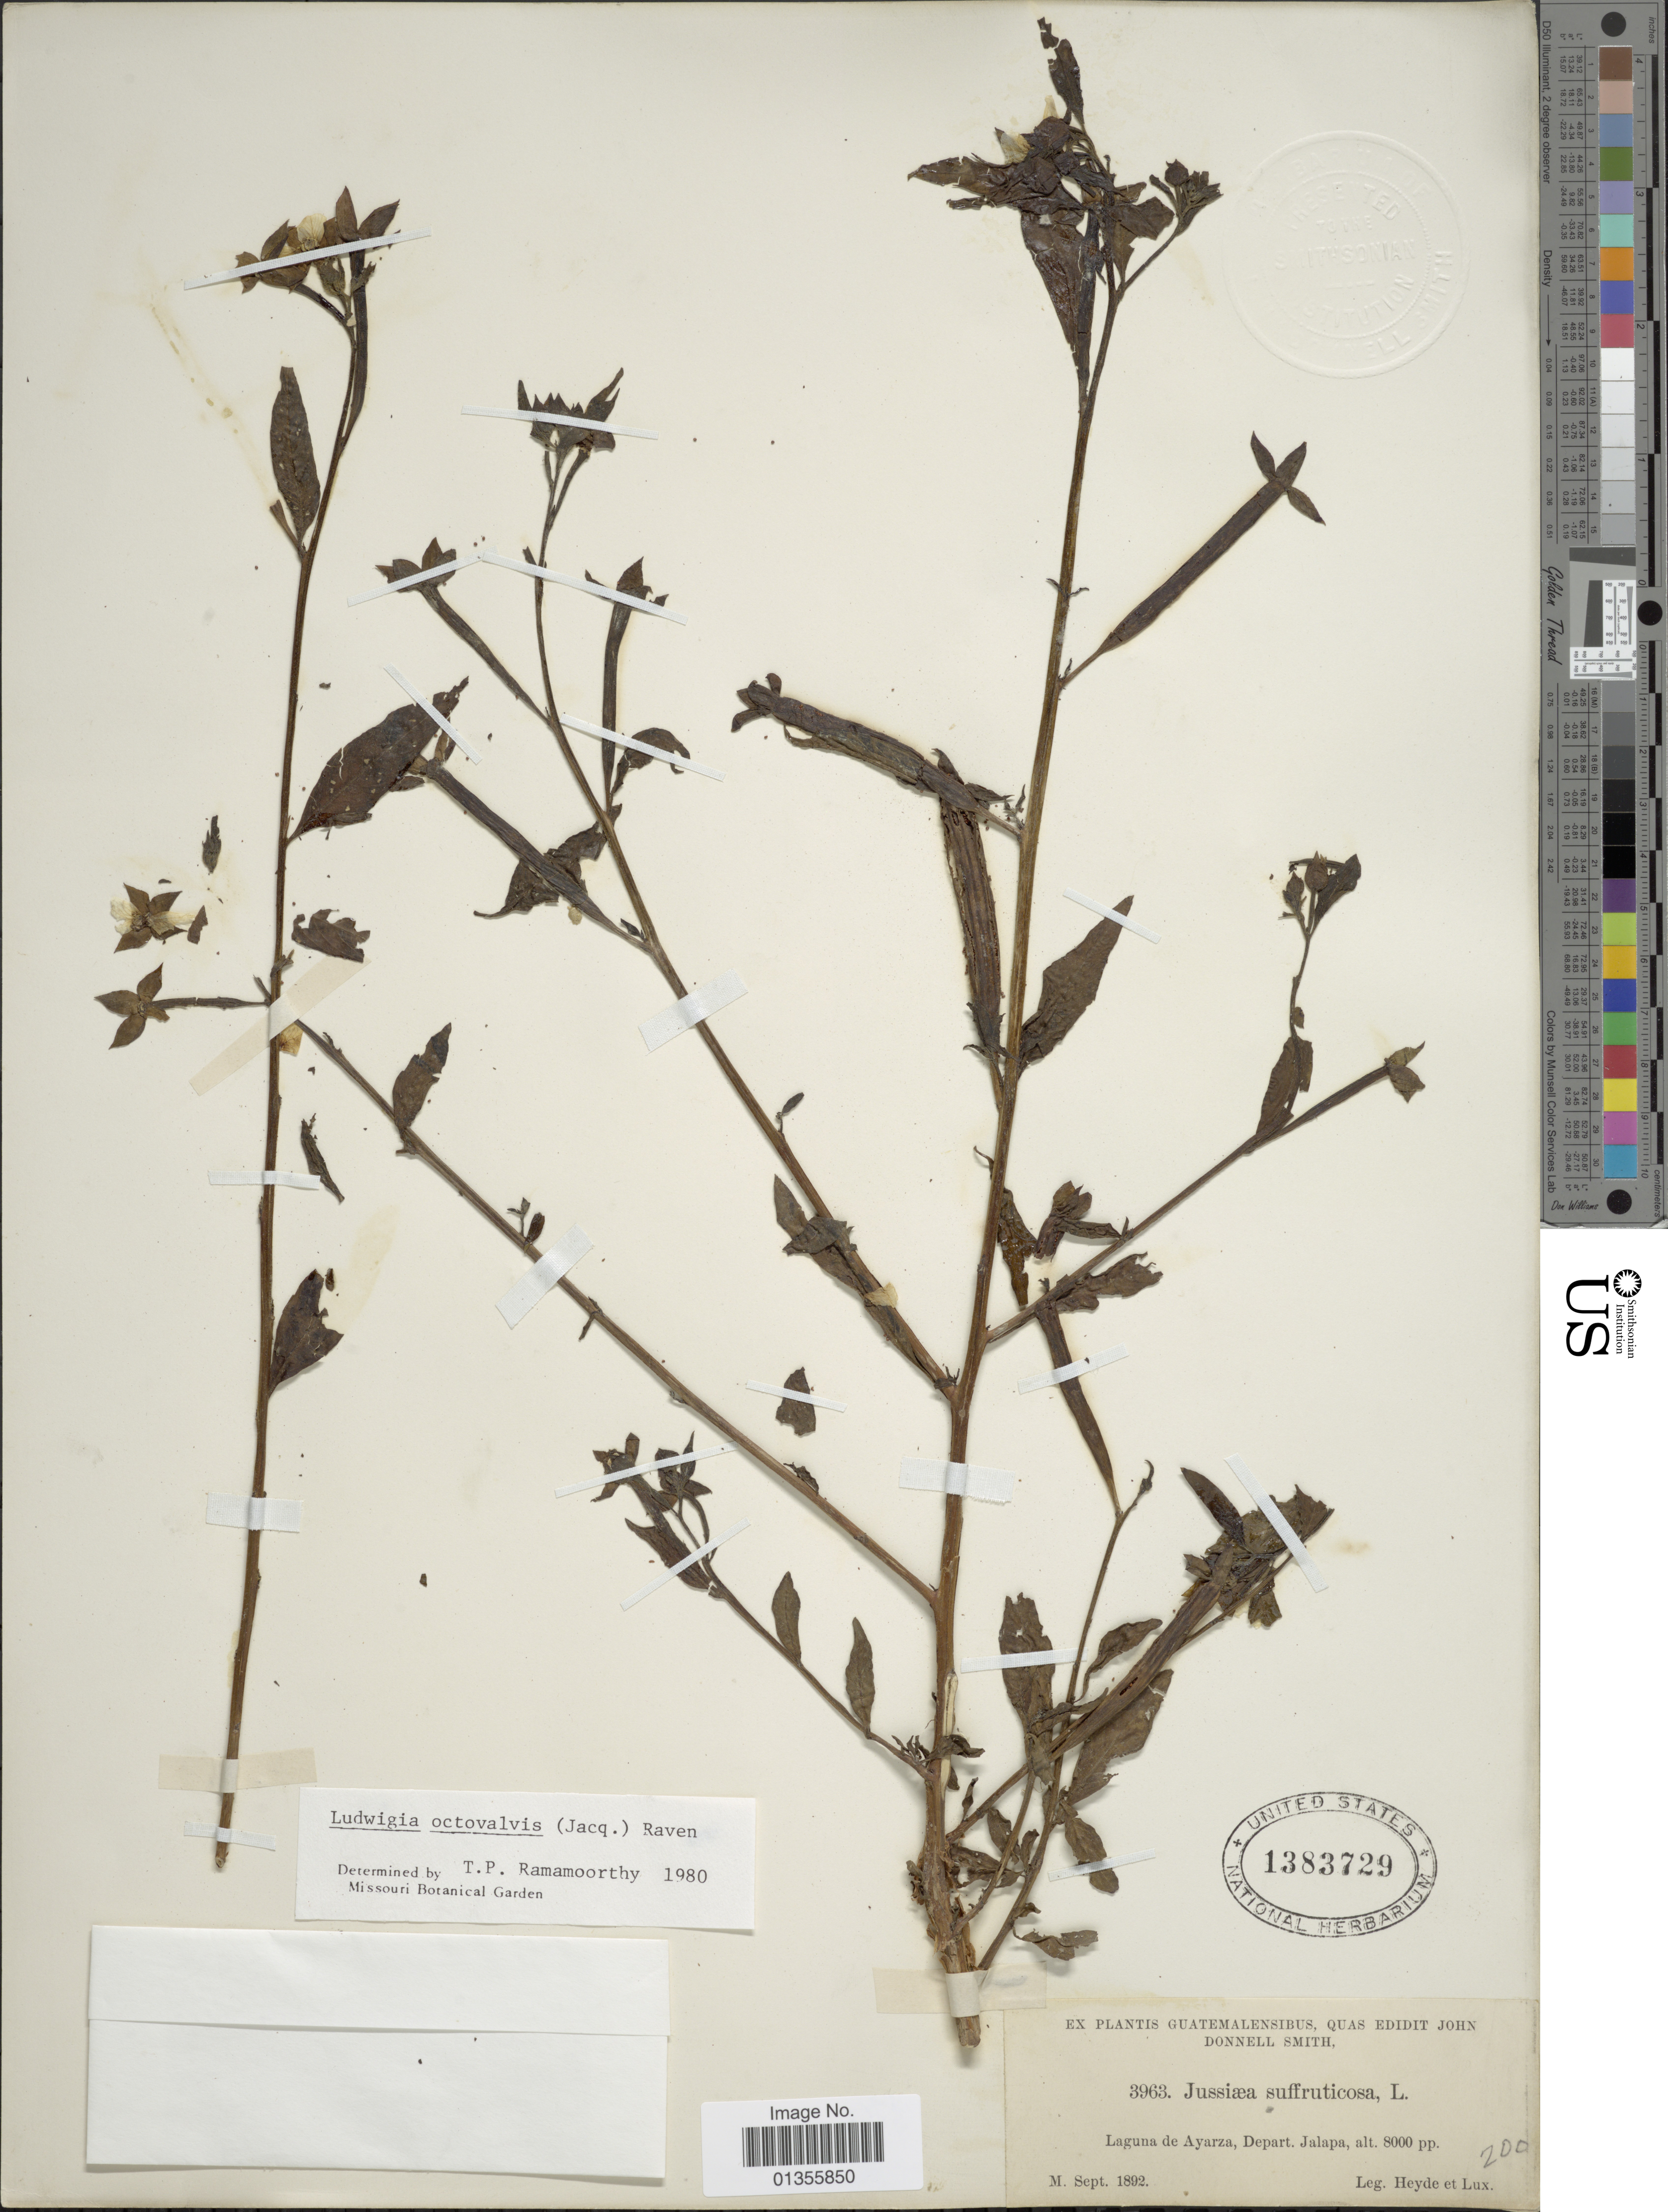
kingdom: Plantae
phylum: Tracheophyta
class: Magnoliopsida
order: Myrtales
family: Onagraceae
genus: Ludwigia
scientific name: Ludwigia octovalvis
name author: (Jacq.) P.H. Raven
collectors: Heyde & Lux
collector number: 3963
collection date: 1892-09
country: Guatemala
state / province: Jalapa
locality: Laguna de Ayarza, Depart. Jalapa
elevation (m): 2438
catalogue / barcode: US 1383729